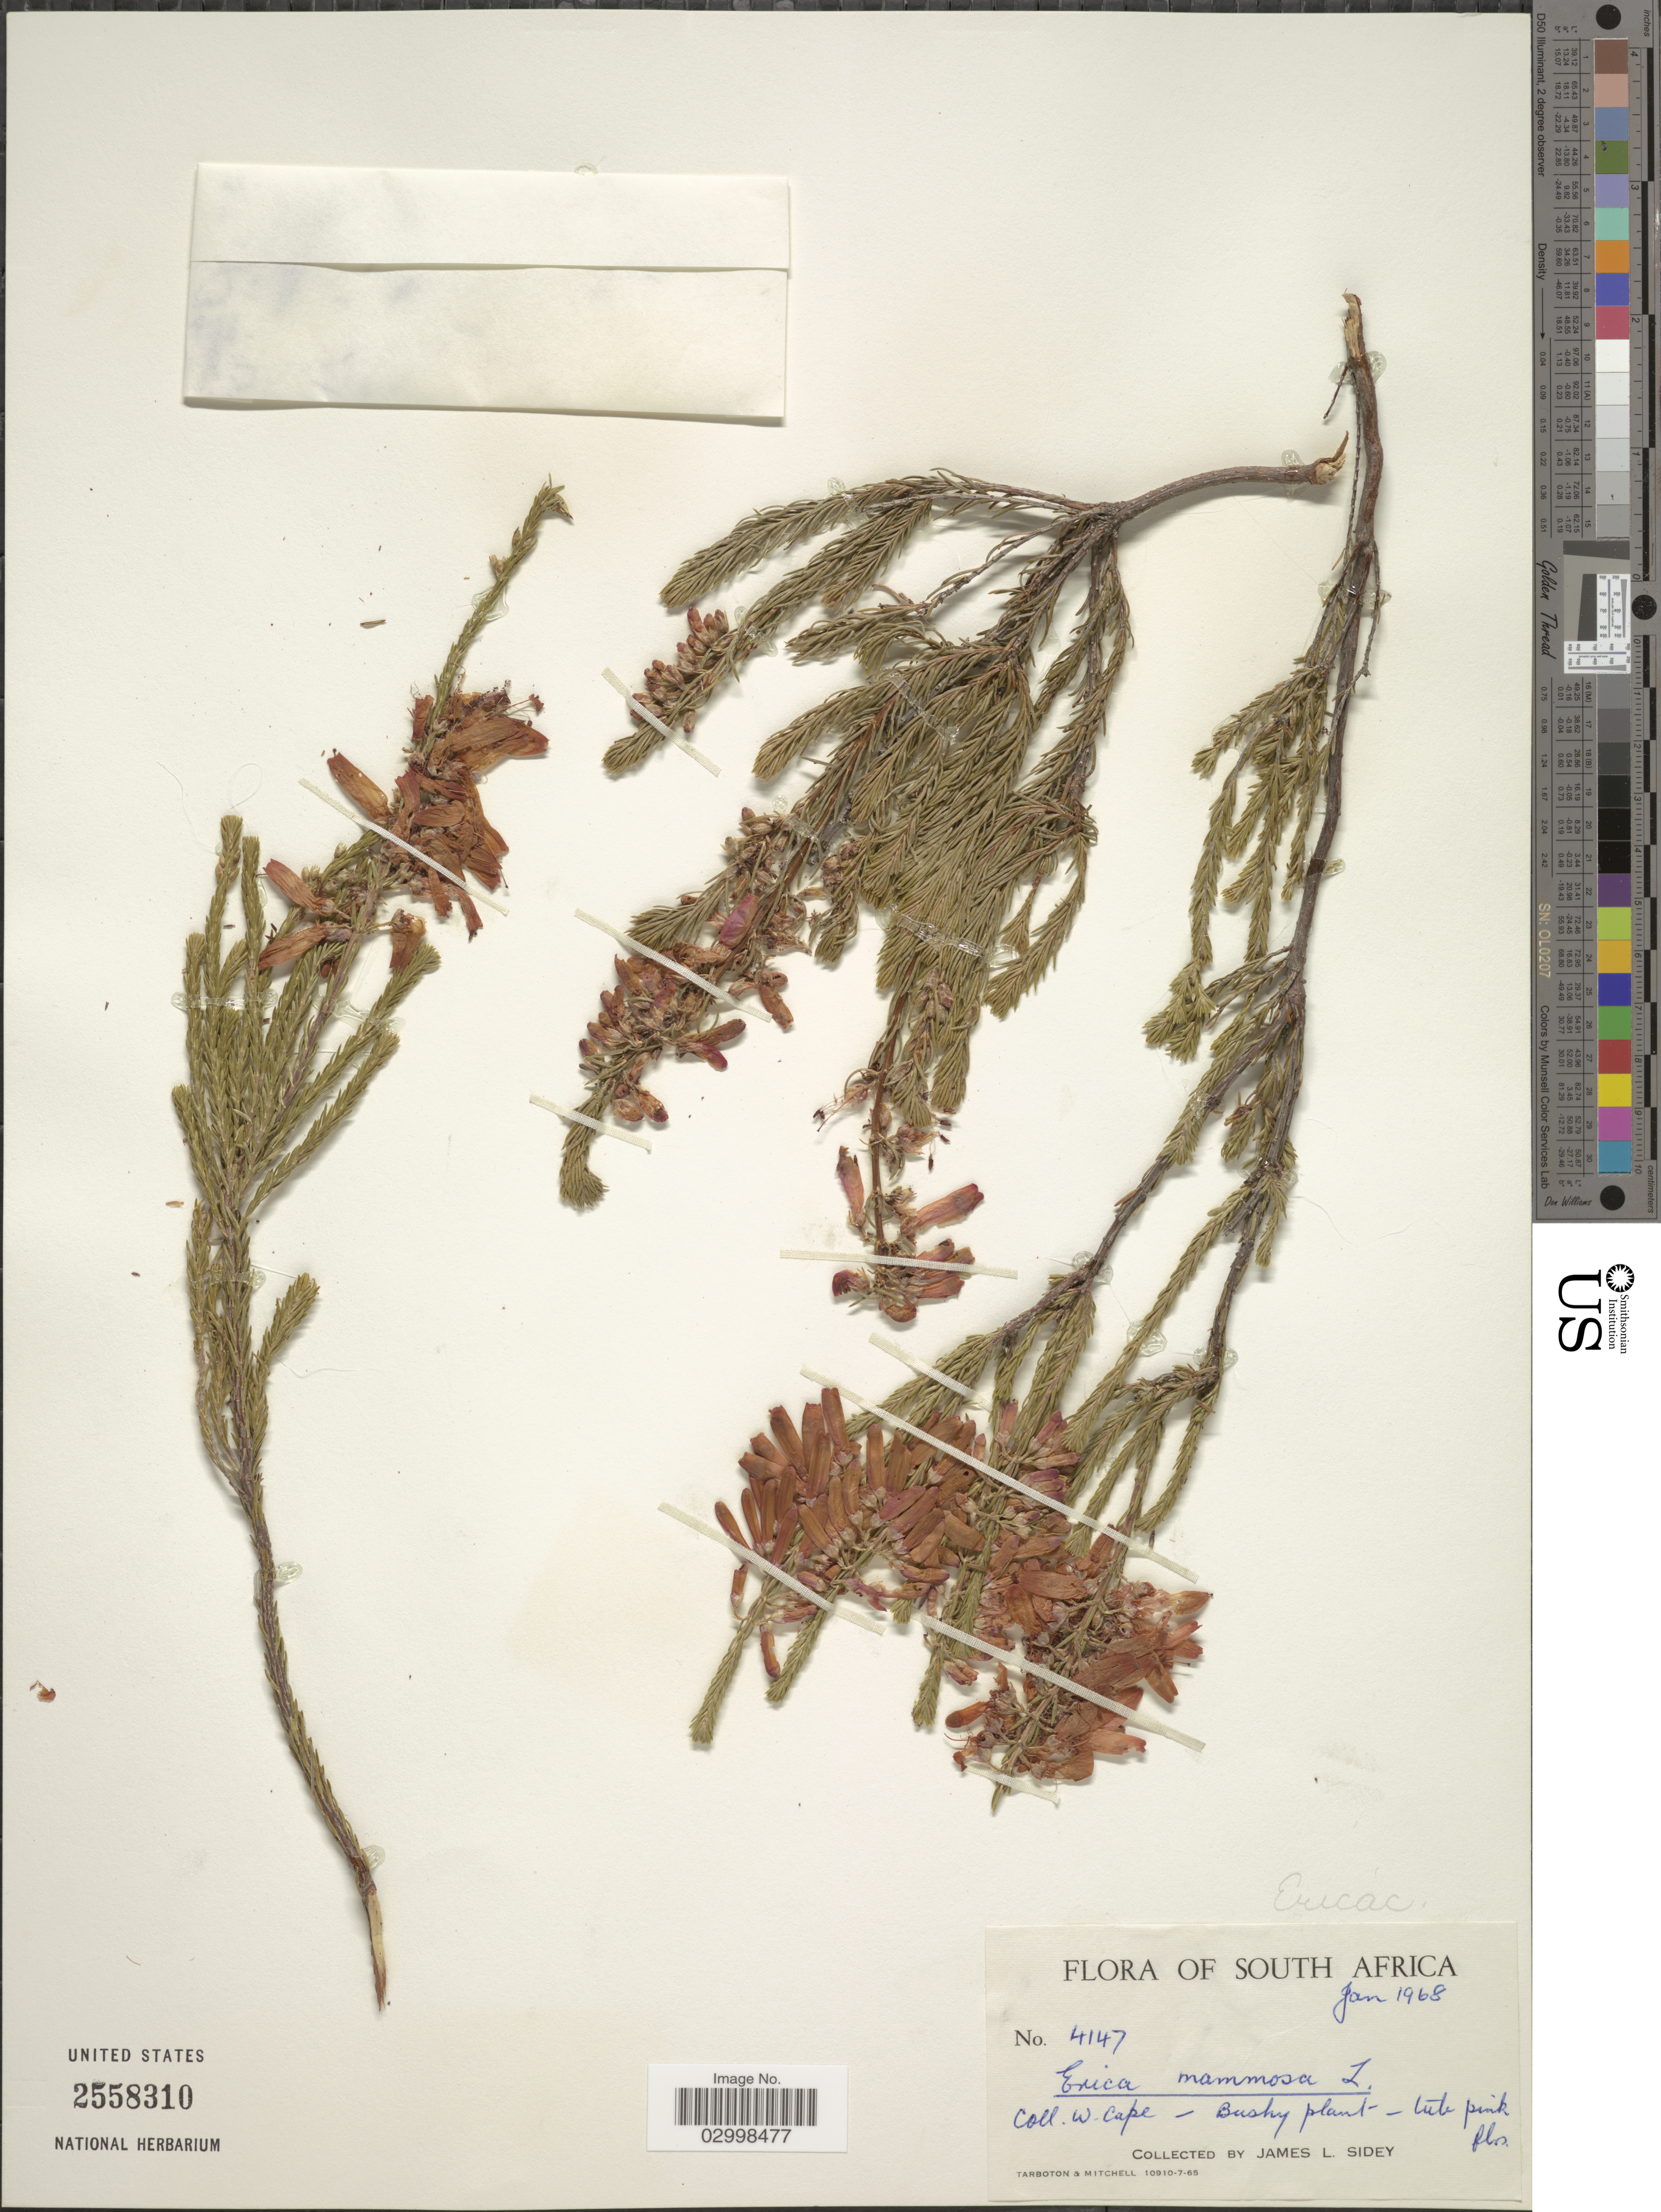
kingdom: Plantae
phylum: Tracheophyta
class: Magnoliopsida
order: Ericales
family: Ericaceae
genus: Erica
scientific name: Erica mammosa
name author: L.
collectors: J. L. Sidey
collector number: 4147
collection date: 1968-01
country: South Africa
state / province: Western Cape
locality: W. Cape.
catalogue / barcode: US 2558310